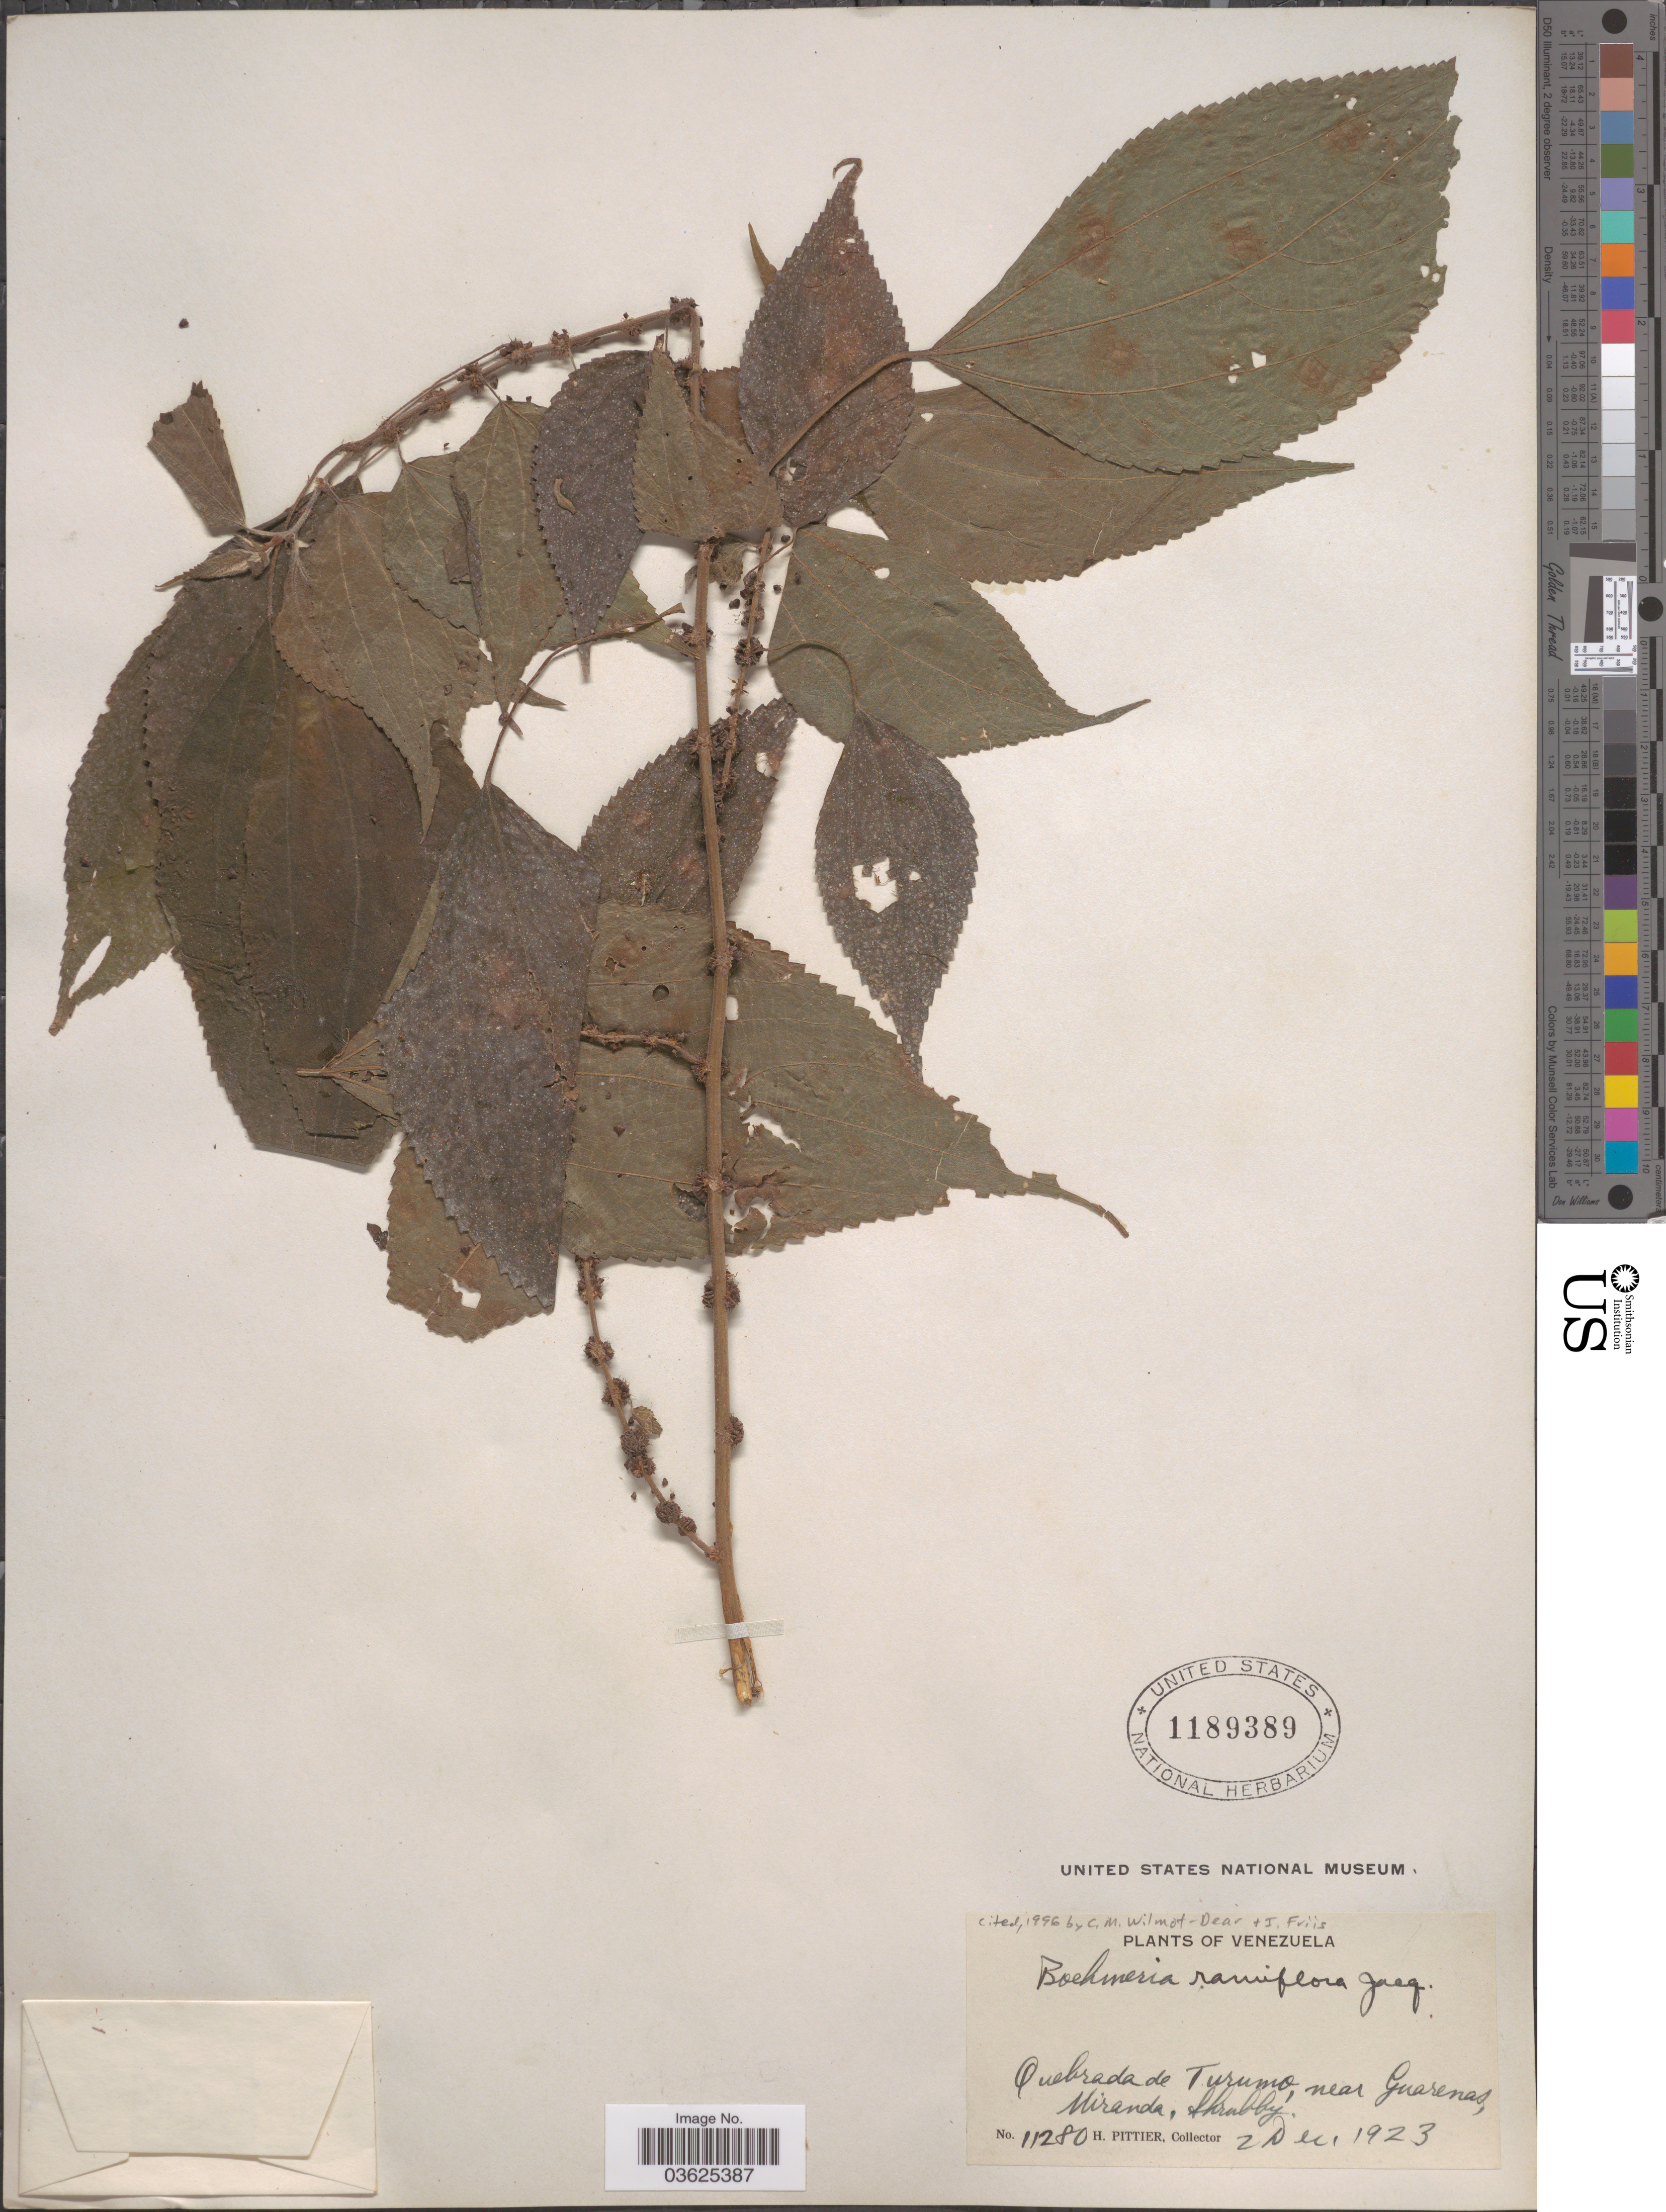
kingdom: Plantae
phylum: Tracheophyta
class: Magnoliopsida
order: Rosales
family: Urticaceae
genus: Boehmeria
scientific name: Boehmeria ramiflora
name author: Jacq.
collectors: H. F. Pittier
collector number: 11280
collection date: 1923-12-02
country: Venezuela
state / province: Miranda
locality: Quebrada de Turumo, near Guarenas.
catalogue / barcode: US 1189389